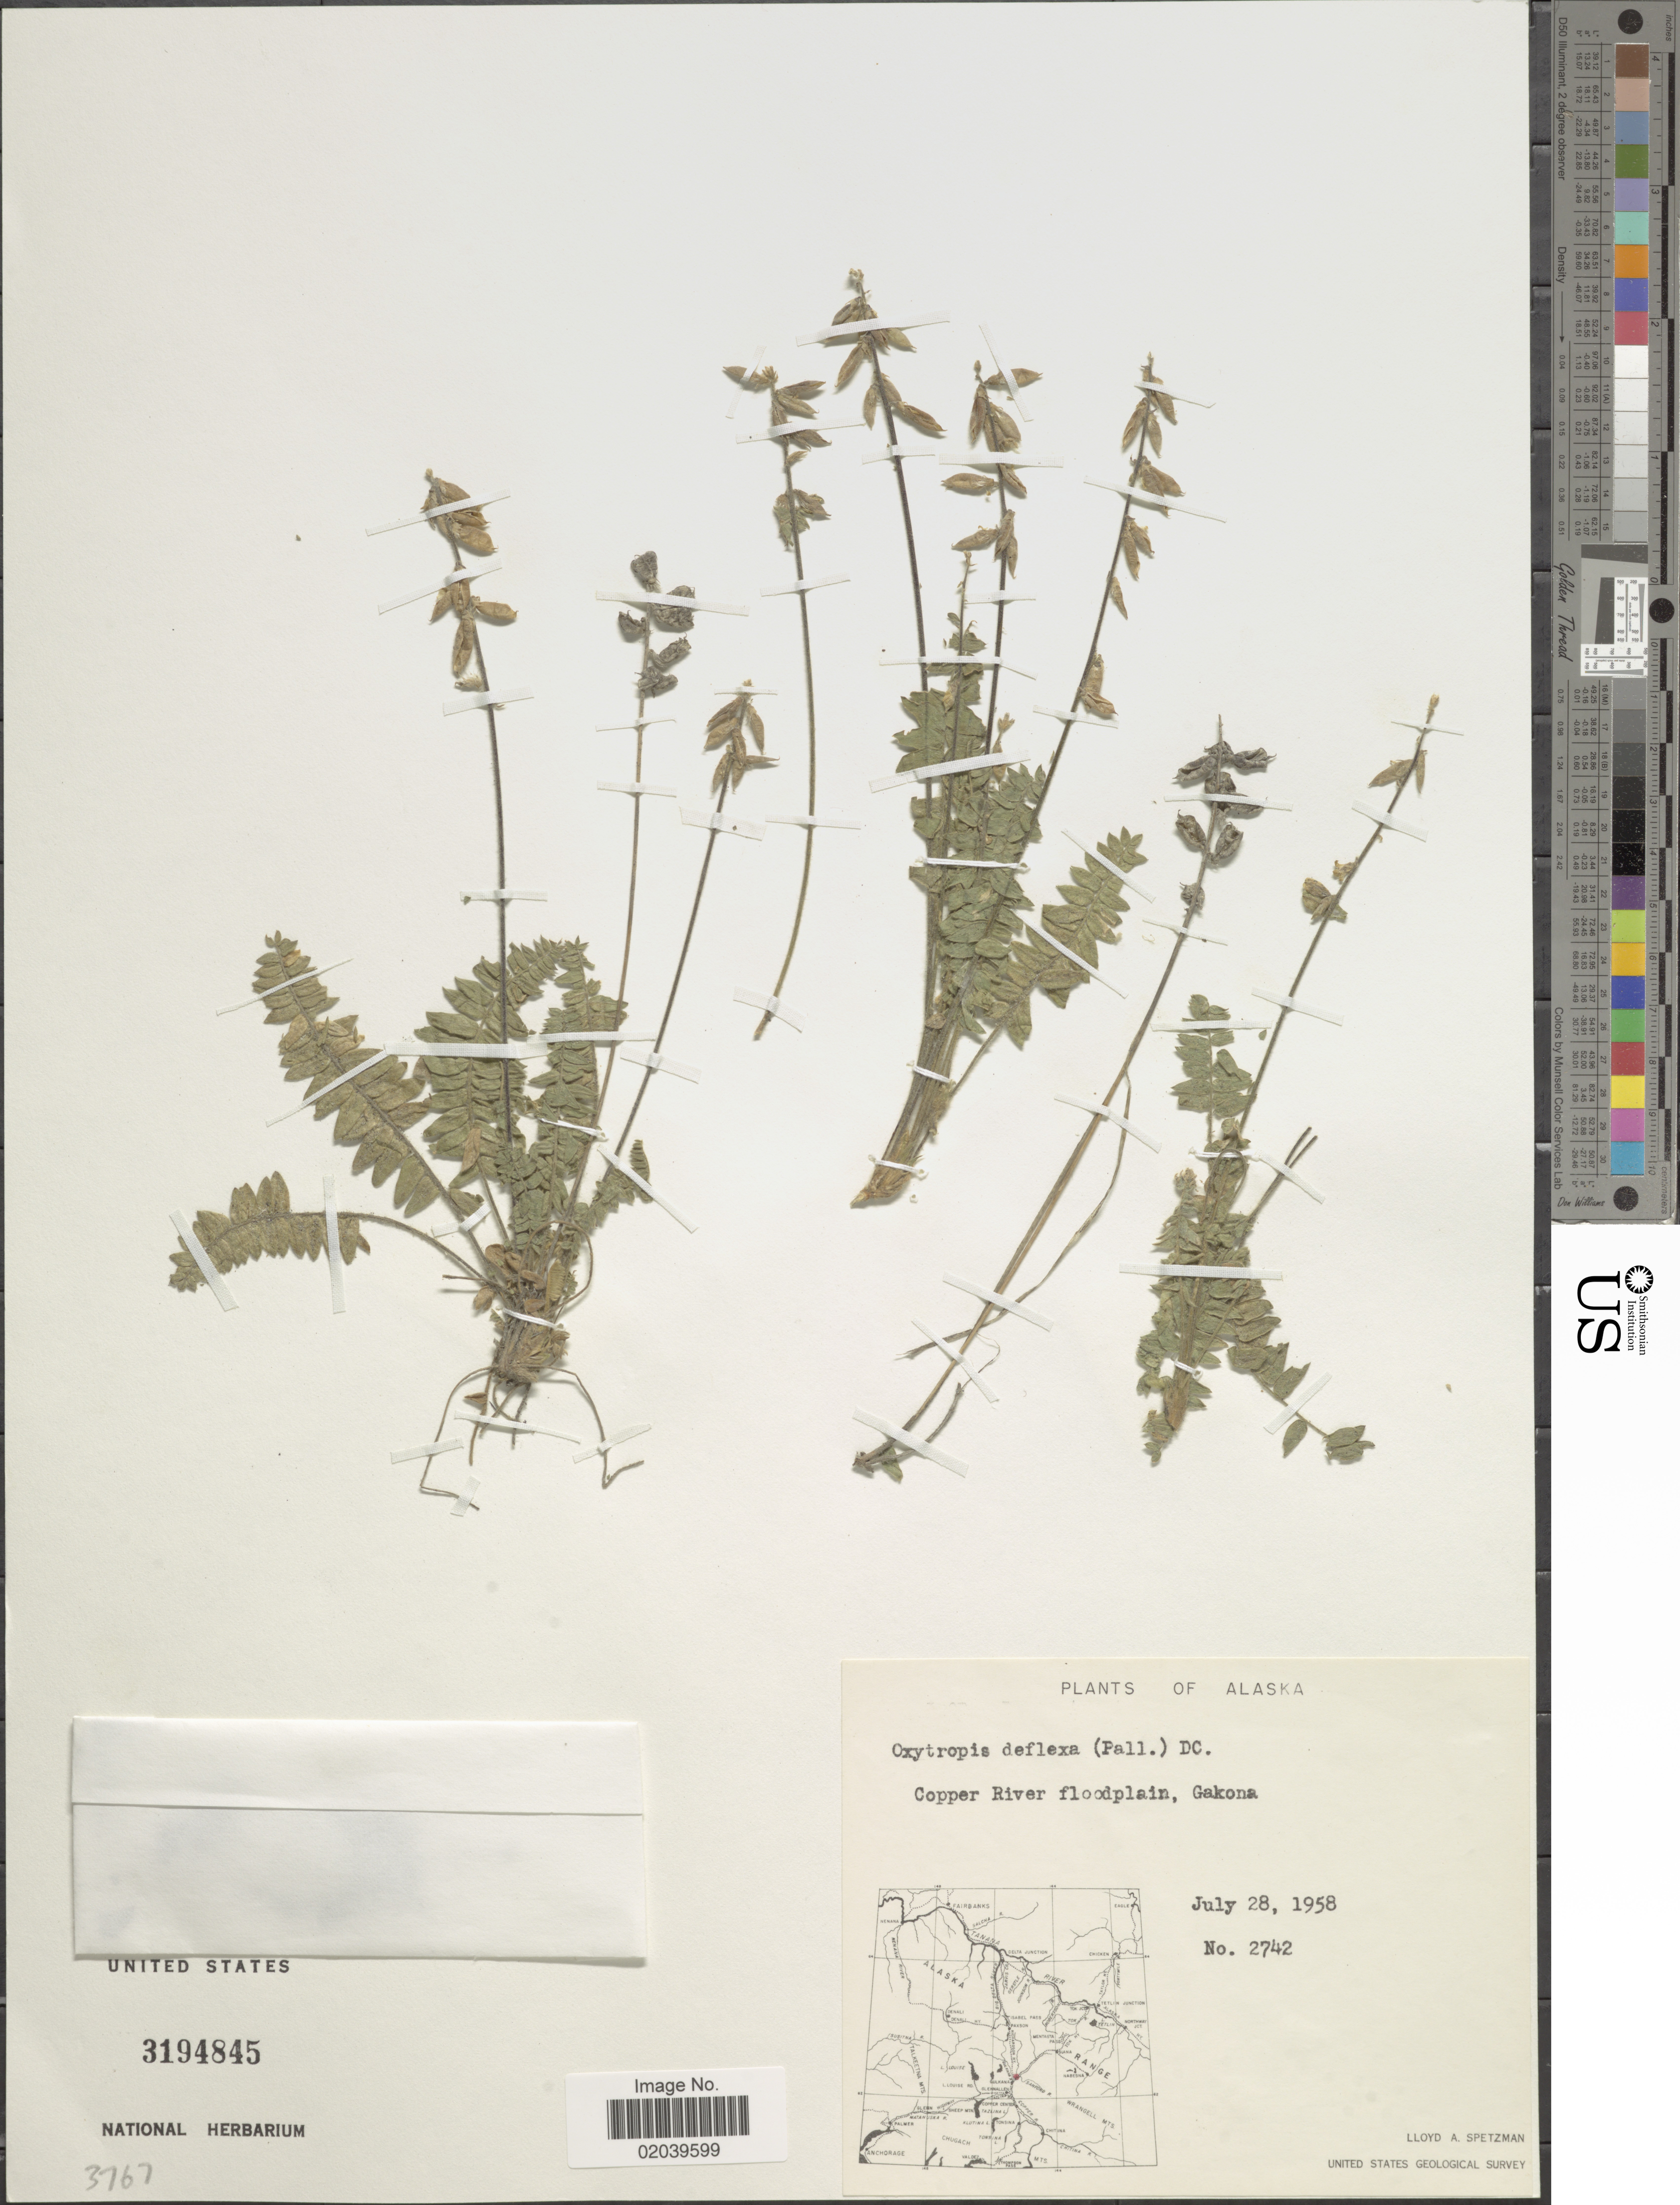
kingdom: Plantae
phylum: Tracheophyta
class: Magnoliopsida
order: Fabales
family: Fabaceae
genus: Oxytropis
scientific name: Oxytropis deflexa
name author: (Pall.) DC.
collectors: L. Spetzman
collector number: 2742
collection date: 1958-07-28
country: United States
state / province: Alaska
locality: Copper River floodplain, Gakona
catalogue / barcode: US 3194845